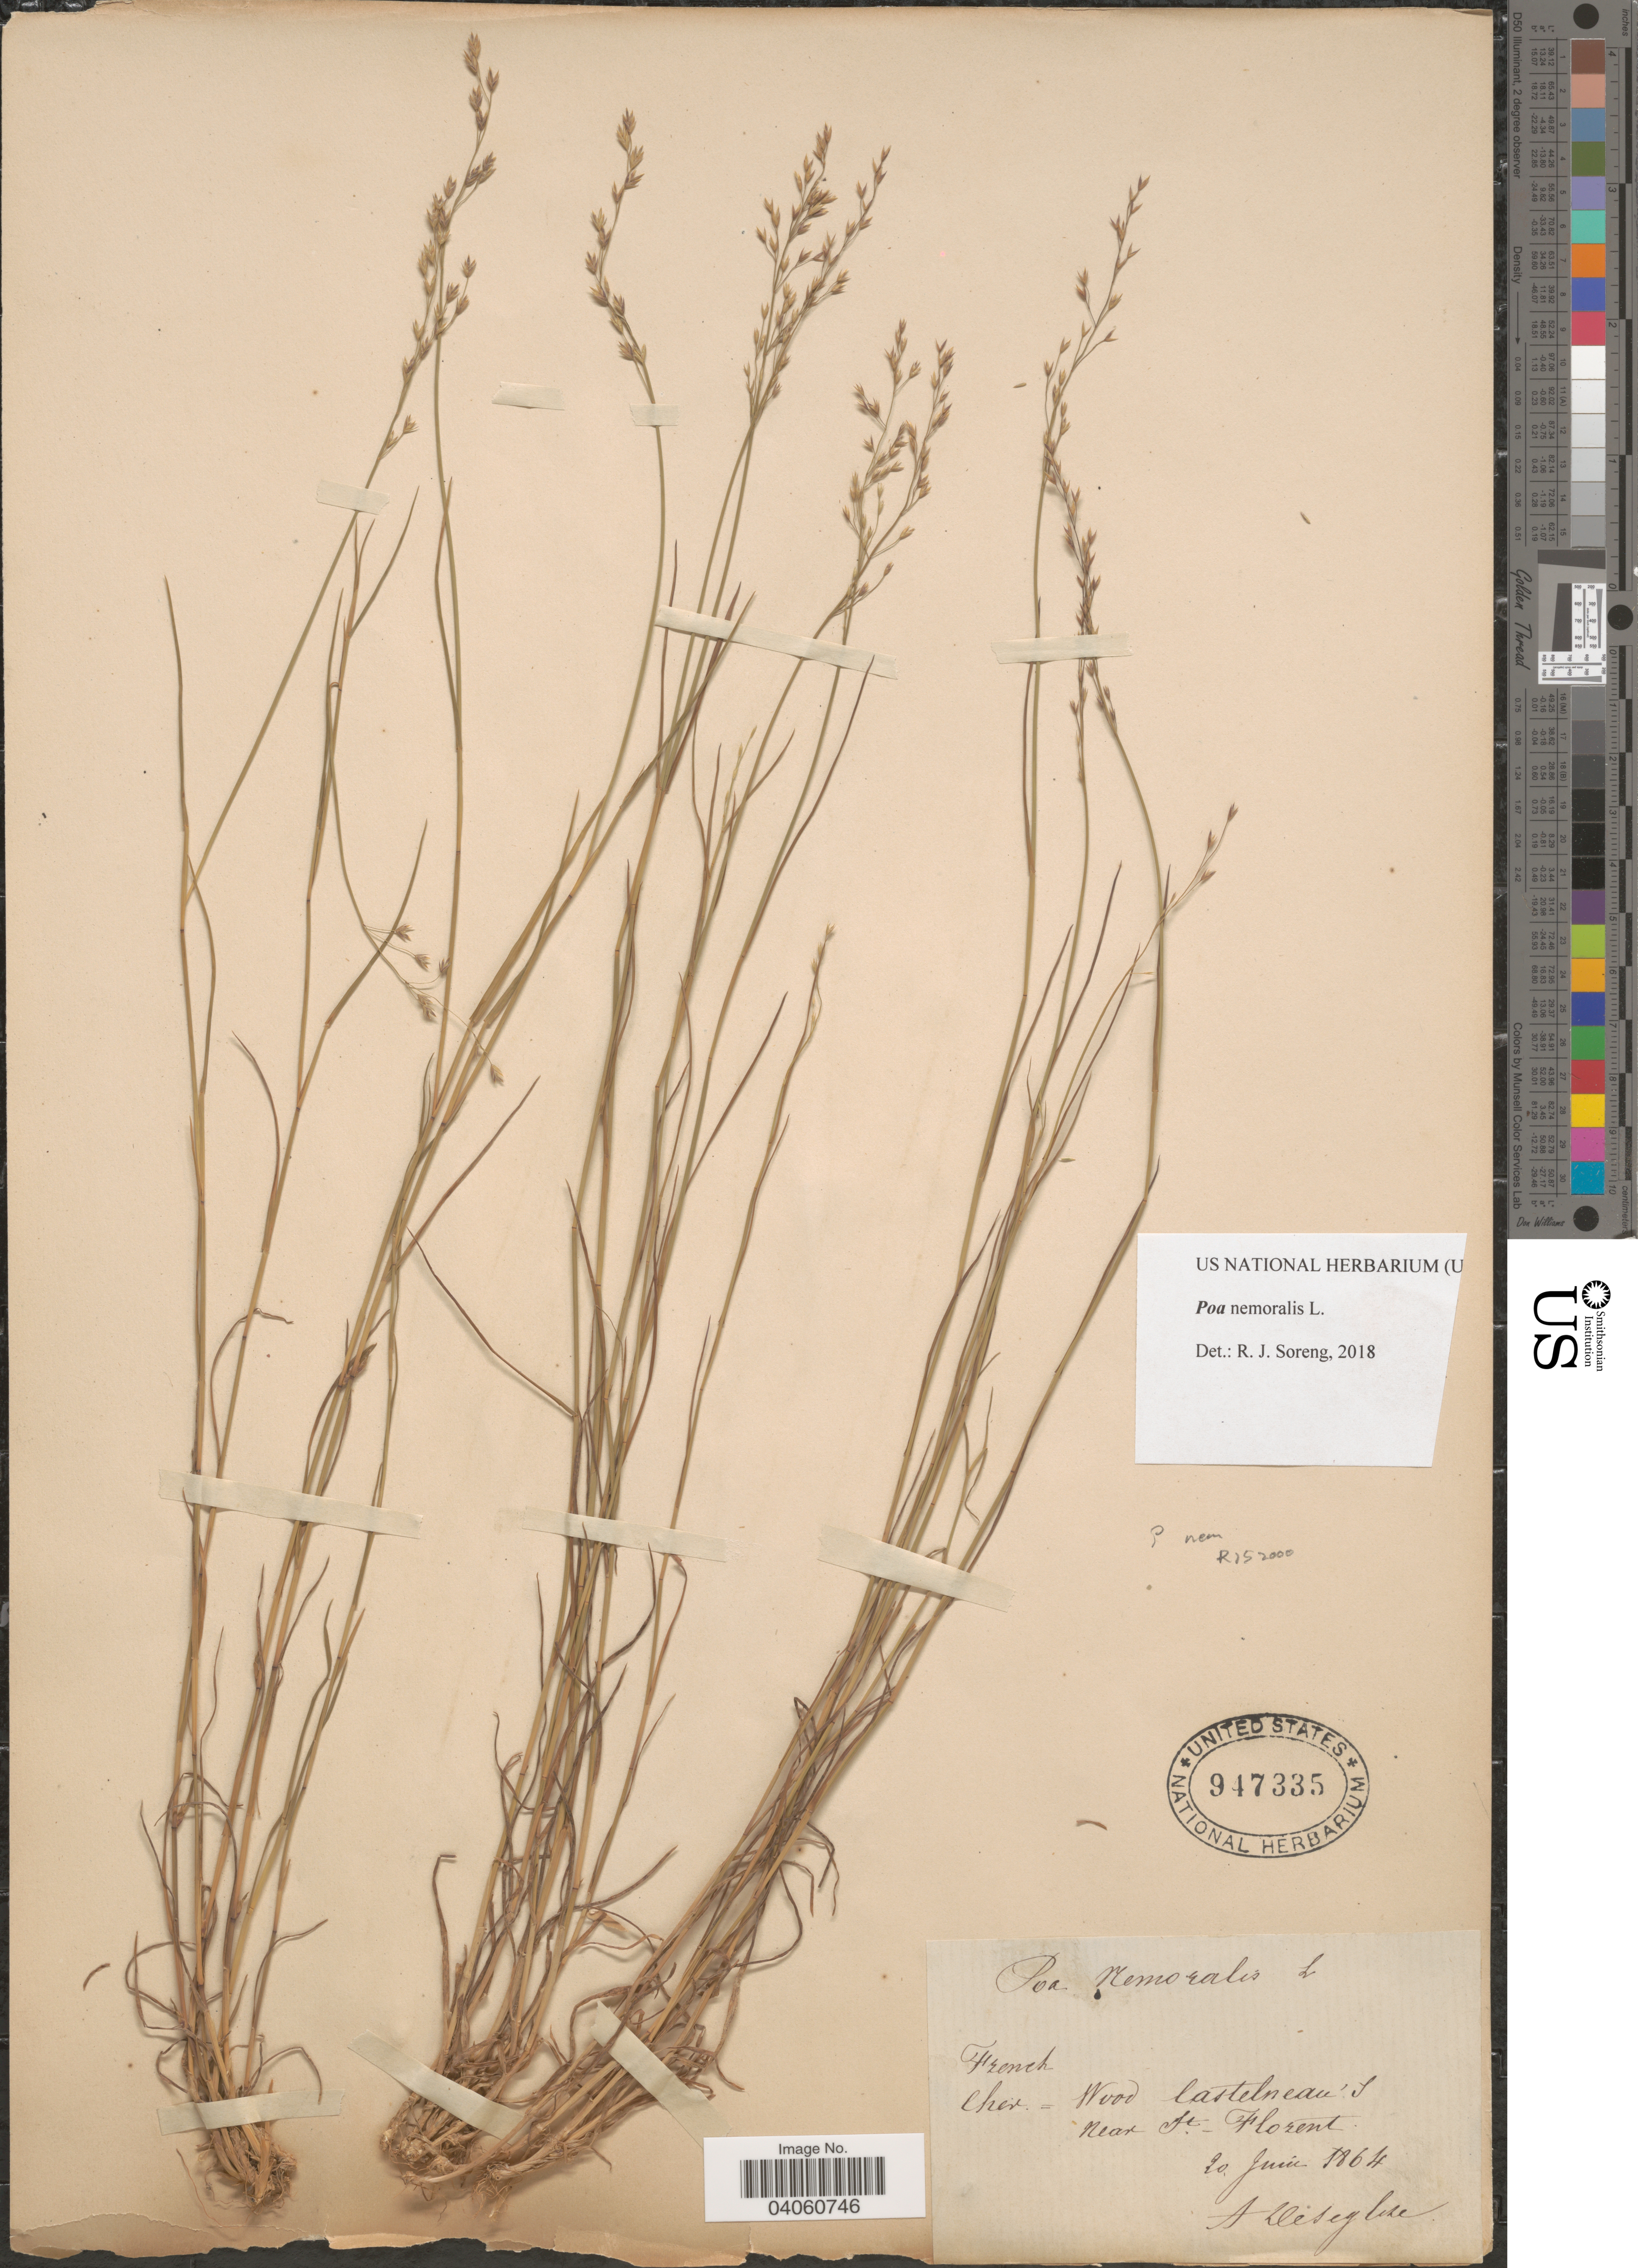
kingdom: Plantae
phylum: Tracheophyta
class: Liliopsida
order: Poales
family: Poaceae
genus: Poa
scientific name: Poa nemoralis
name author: L.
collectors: A. Deseglise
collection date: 1864-06-20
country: France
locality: Castelneau'I near St. Florent.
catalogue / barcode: US 947335